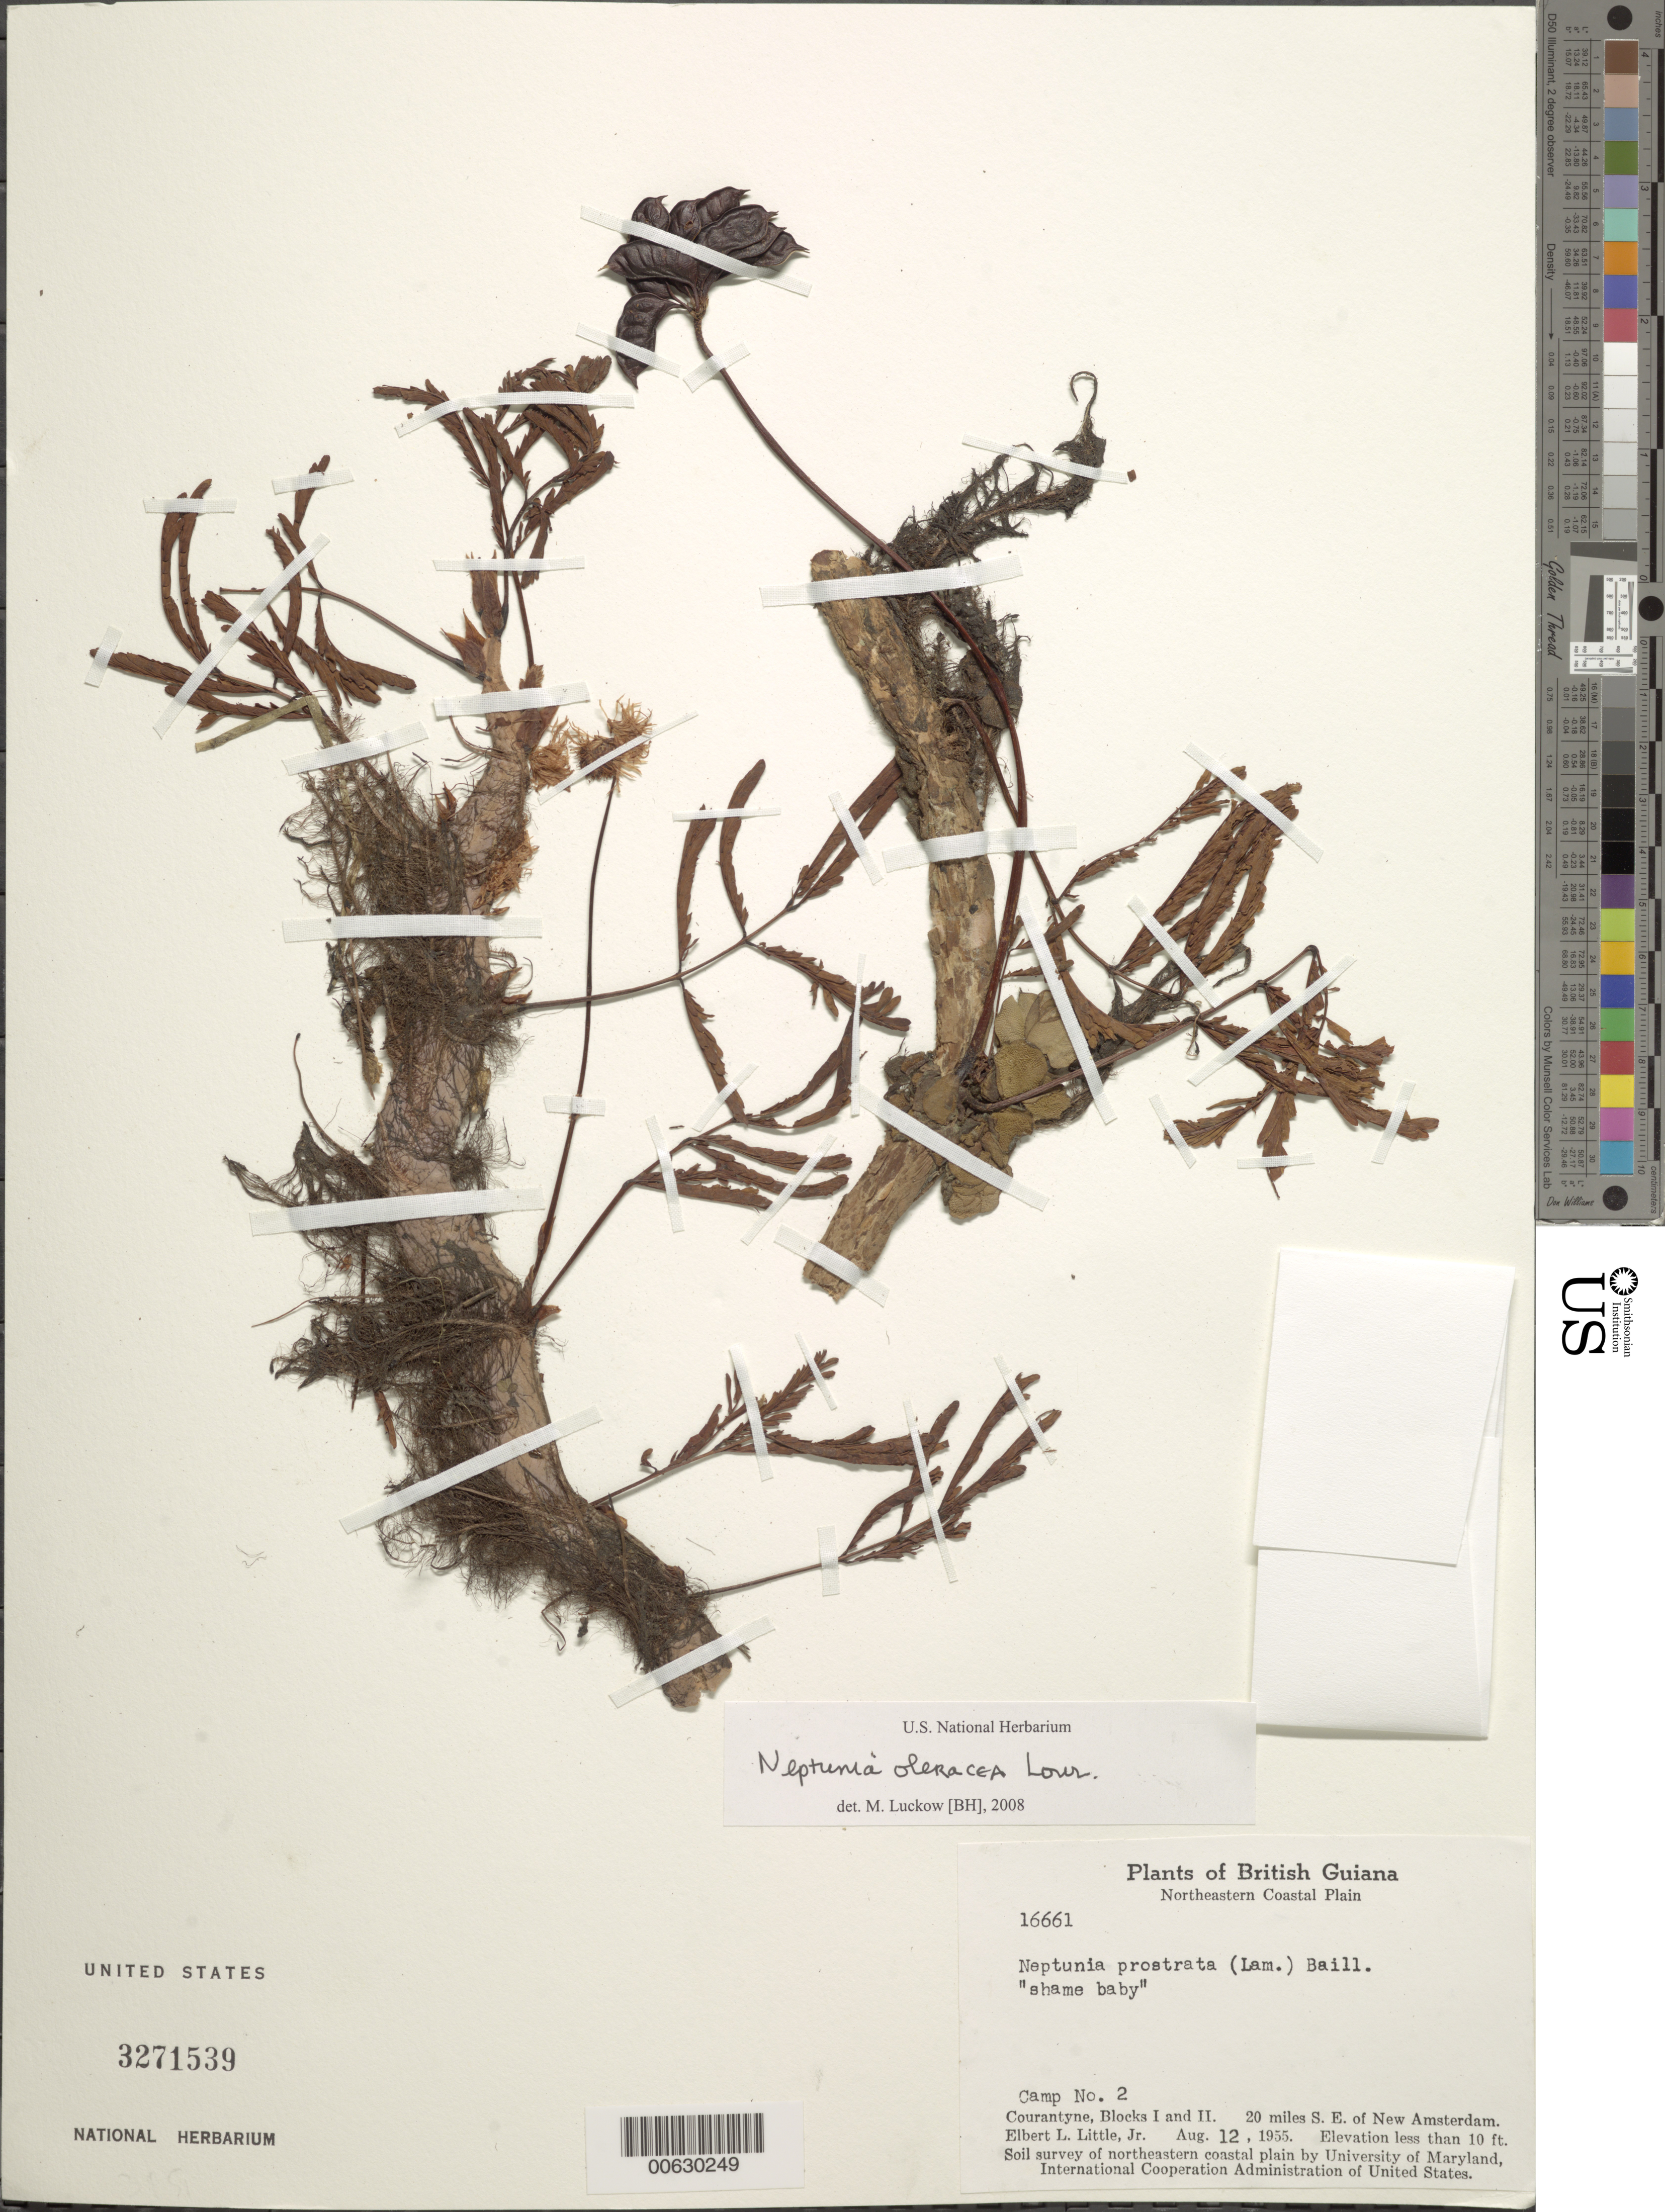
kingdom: Plantae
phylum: Tracheophyta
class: Magnoliopsida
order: Fabales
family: Fabaceae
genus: Neptunia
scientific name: Neptunia oleracea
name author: Lour.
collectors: E. L. Little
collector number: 16661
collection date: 1955-08-12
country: Guyana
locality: British Guiana, Northern Coastal Plain, Camp No. 2, Courantyne, Blocks I and II. 20 miles S.E. of New Amsterdam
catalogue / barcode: US 3271539